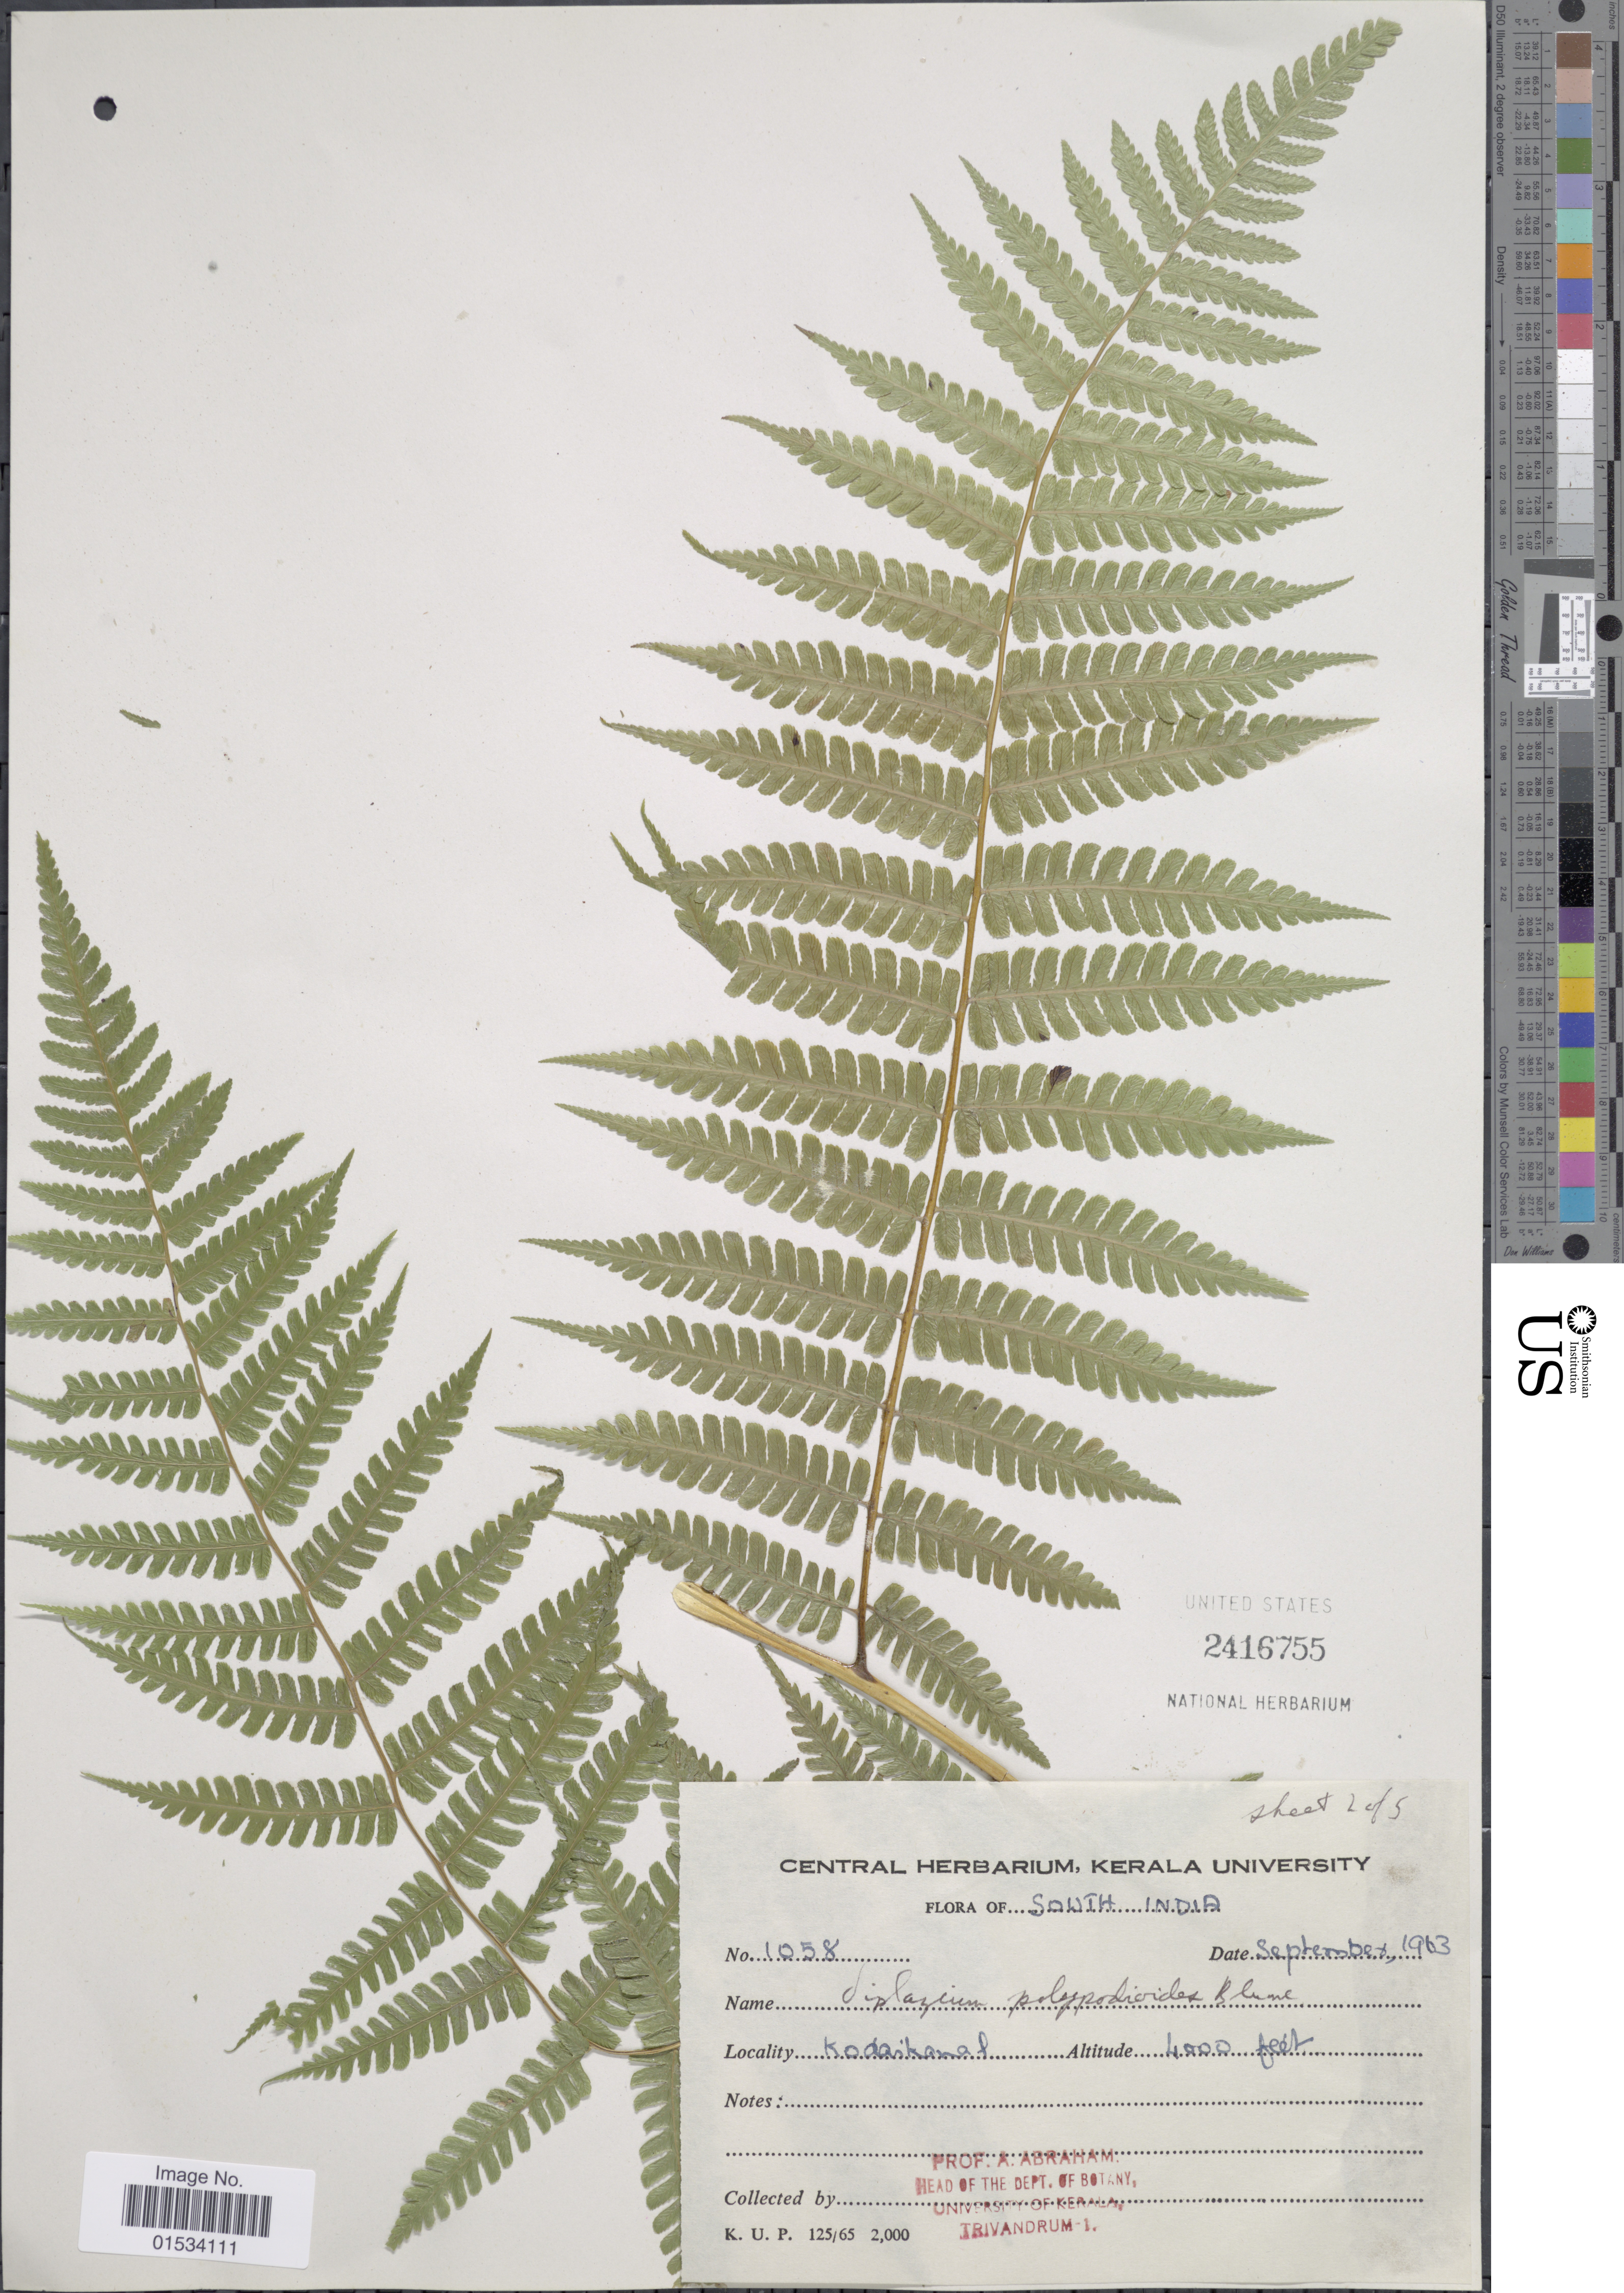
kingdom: Plantae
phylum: Tracheophyta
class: Polypodiopsida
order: Polypodiales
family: Athyriaceae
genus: Diplazium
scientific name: Diplazium polypodioides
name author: Blume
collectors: A. Abraham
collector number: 1058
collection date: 1963-09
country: India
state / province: Tamil Nadu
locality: South India, Kodaikanal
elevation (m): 1219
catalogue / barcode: US 2416755